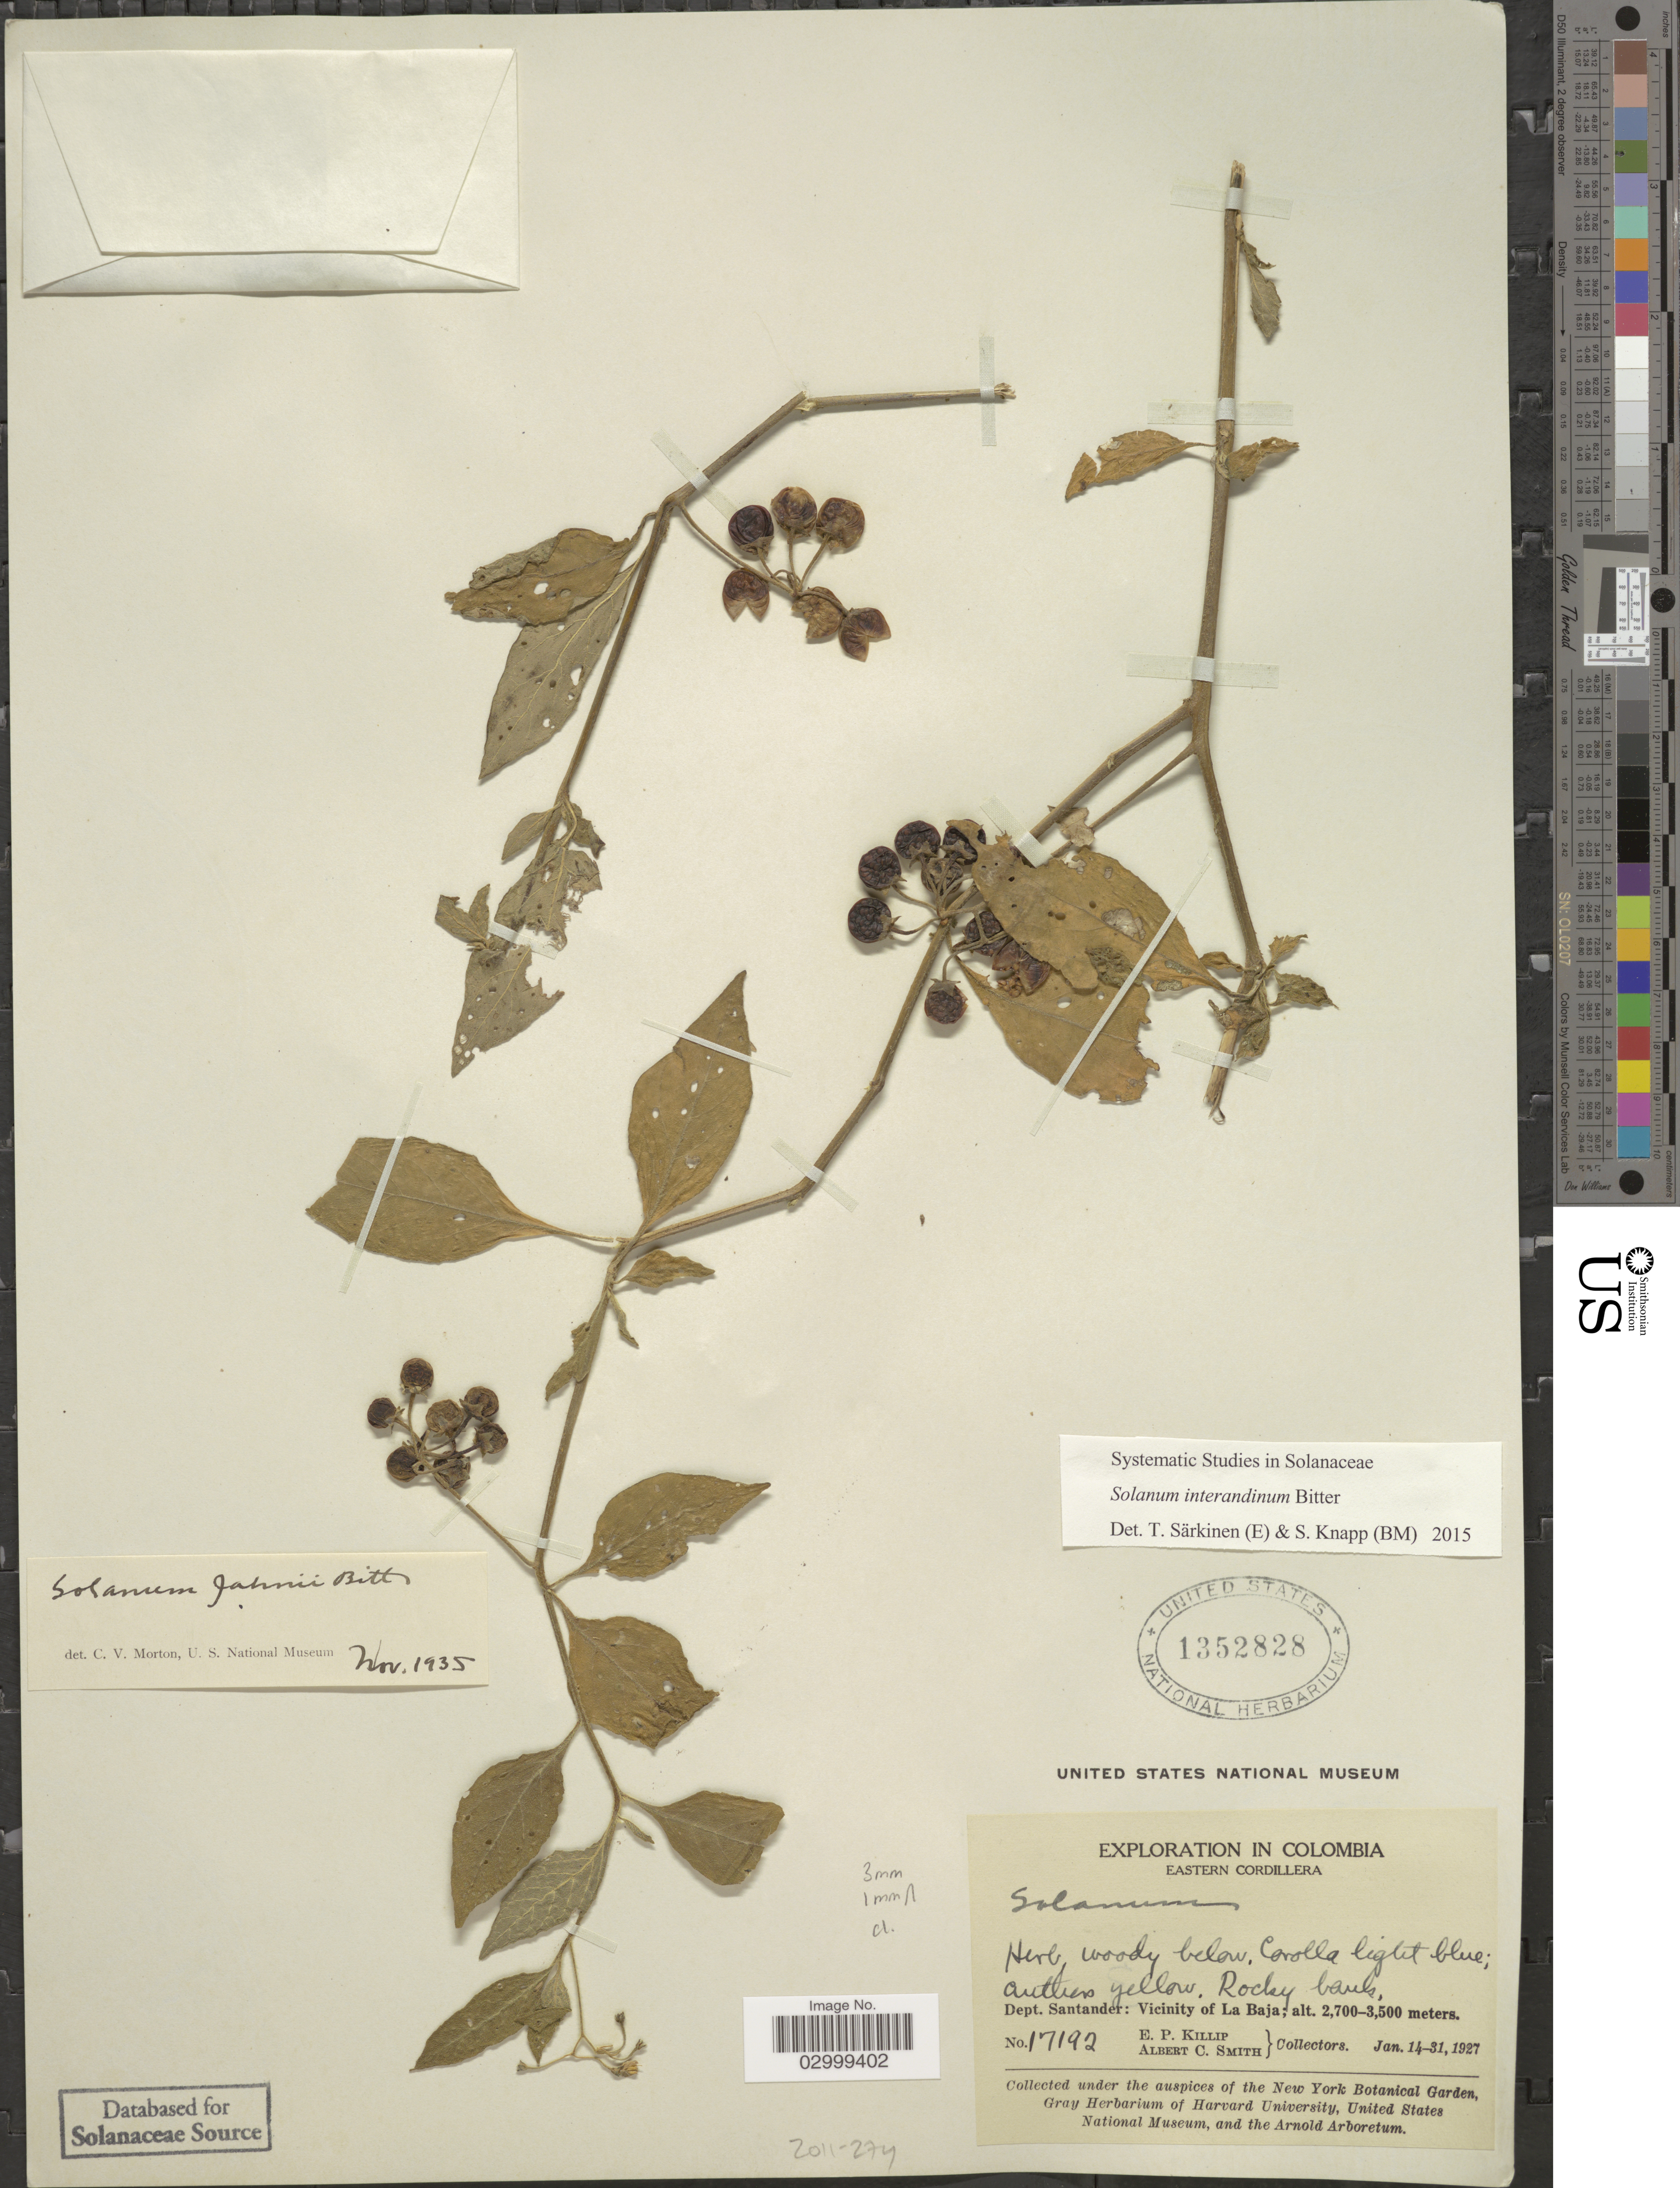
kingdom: Plantae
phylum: Tracheophyta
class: Magnoliopsida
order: Solanales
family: Solanaceae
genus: Solanum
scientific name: Solanum interandinum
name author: Bitter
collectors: E. P. Killip & A. C. Smith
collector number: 17192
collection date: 1927-01-14/1927-01-31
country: Colombia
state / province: Santander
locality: Eastern Cordillera, Dept. Santander: Vicinity of La Baja.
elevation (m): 2700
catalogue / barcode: US 1352828